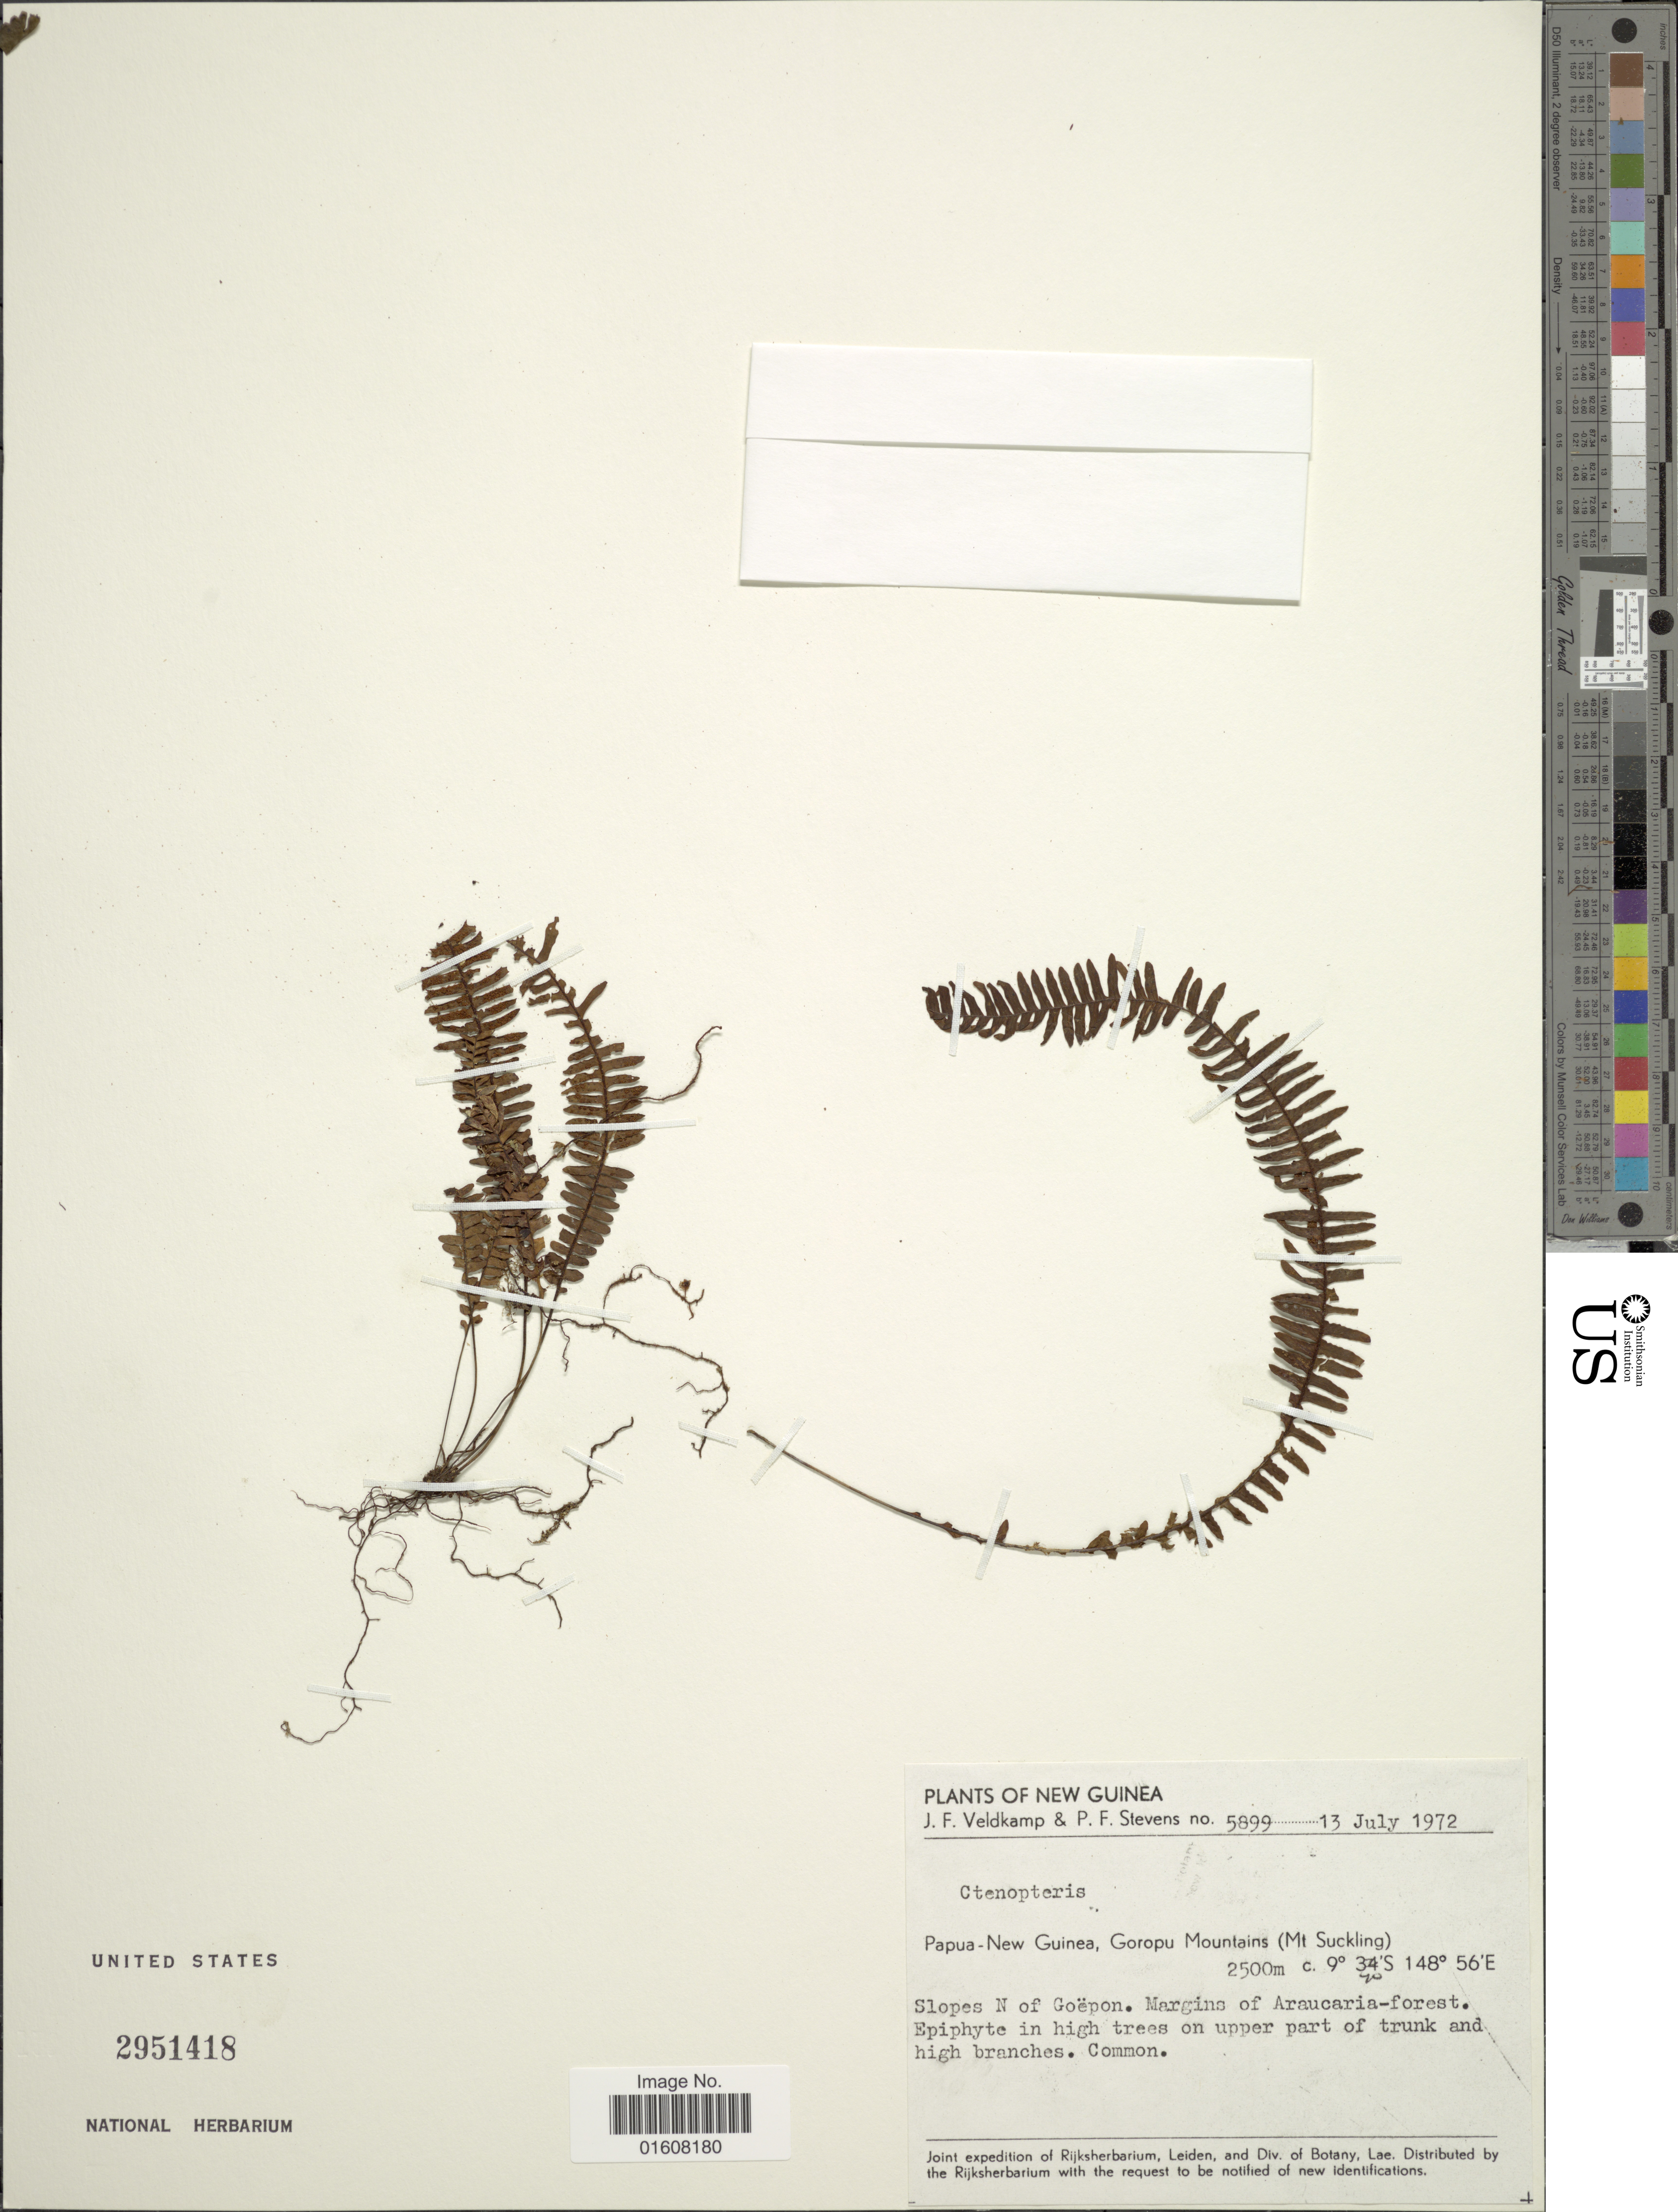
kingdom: Plantae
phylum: Tracheophyta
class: Polypodiopsida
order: Polypodiales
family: Polypodiaceae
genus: Grammitis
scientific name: Grammitis sp.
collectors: J. F. Veldkamp & P. F. Stevens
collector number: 5899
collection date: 1972-07-13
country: Papua New Guinea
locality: New Guinea. Goropu Mountains (Mt. Suckling). Slopes N of Goëpon. Margins of Araucaria-forest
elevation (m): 2500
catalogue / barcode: US 2951418